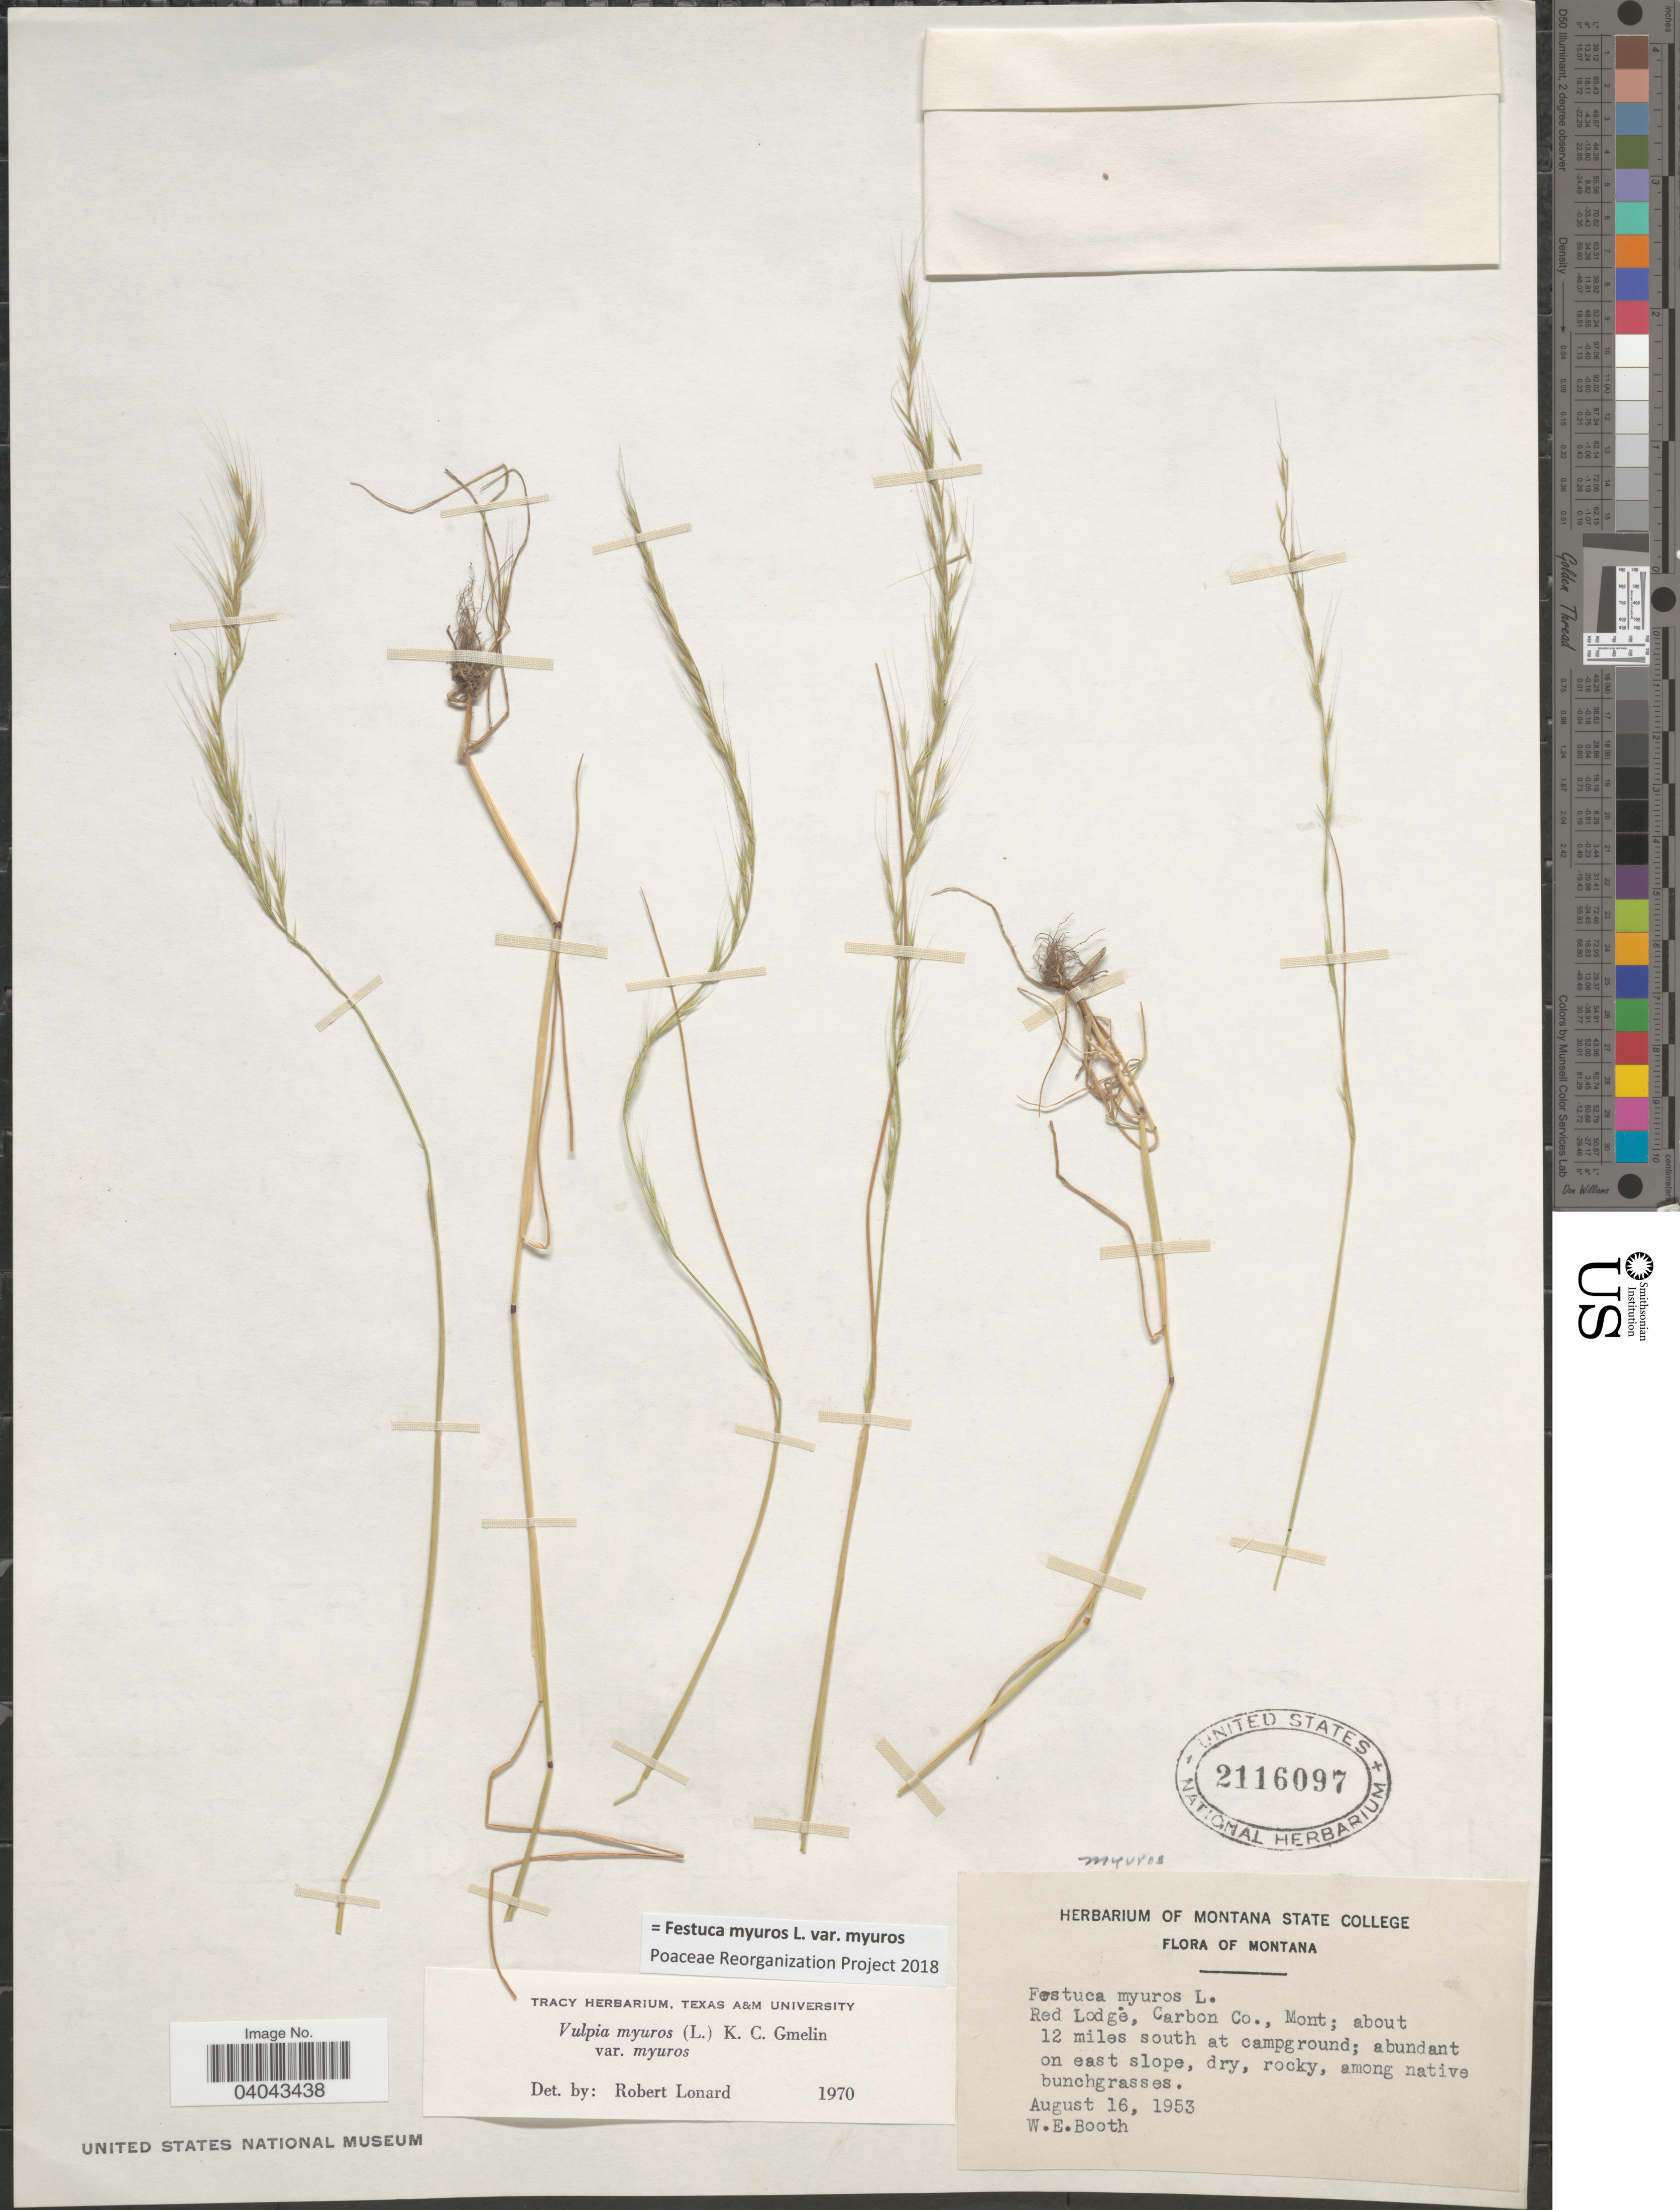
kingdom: Plantae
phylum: Tracheophyta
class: Liliopsida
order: Poales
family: Poaceae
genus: Festuca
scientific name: Festuca myuros var. myuros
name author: L.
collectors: W. Booth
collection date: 1953-08-16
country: United States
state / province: Montana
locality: Red Lodge, Carbon Co., Mont; about on east slope.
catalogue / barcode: US 2116097